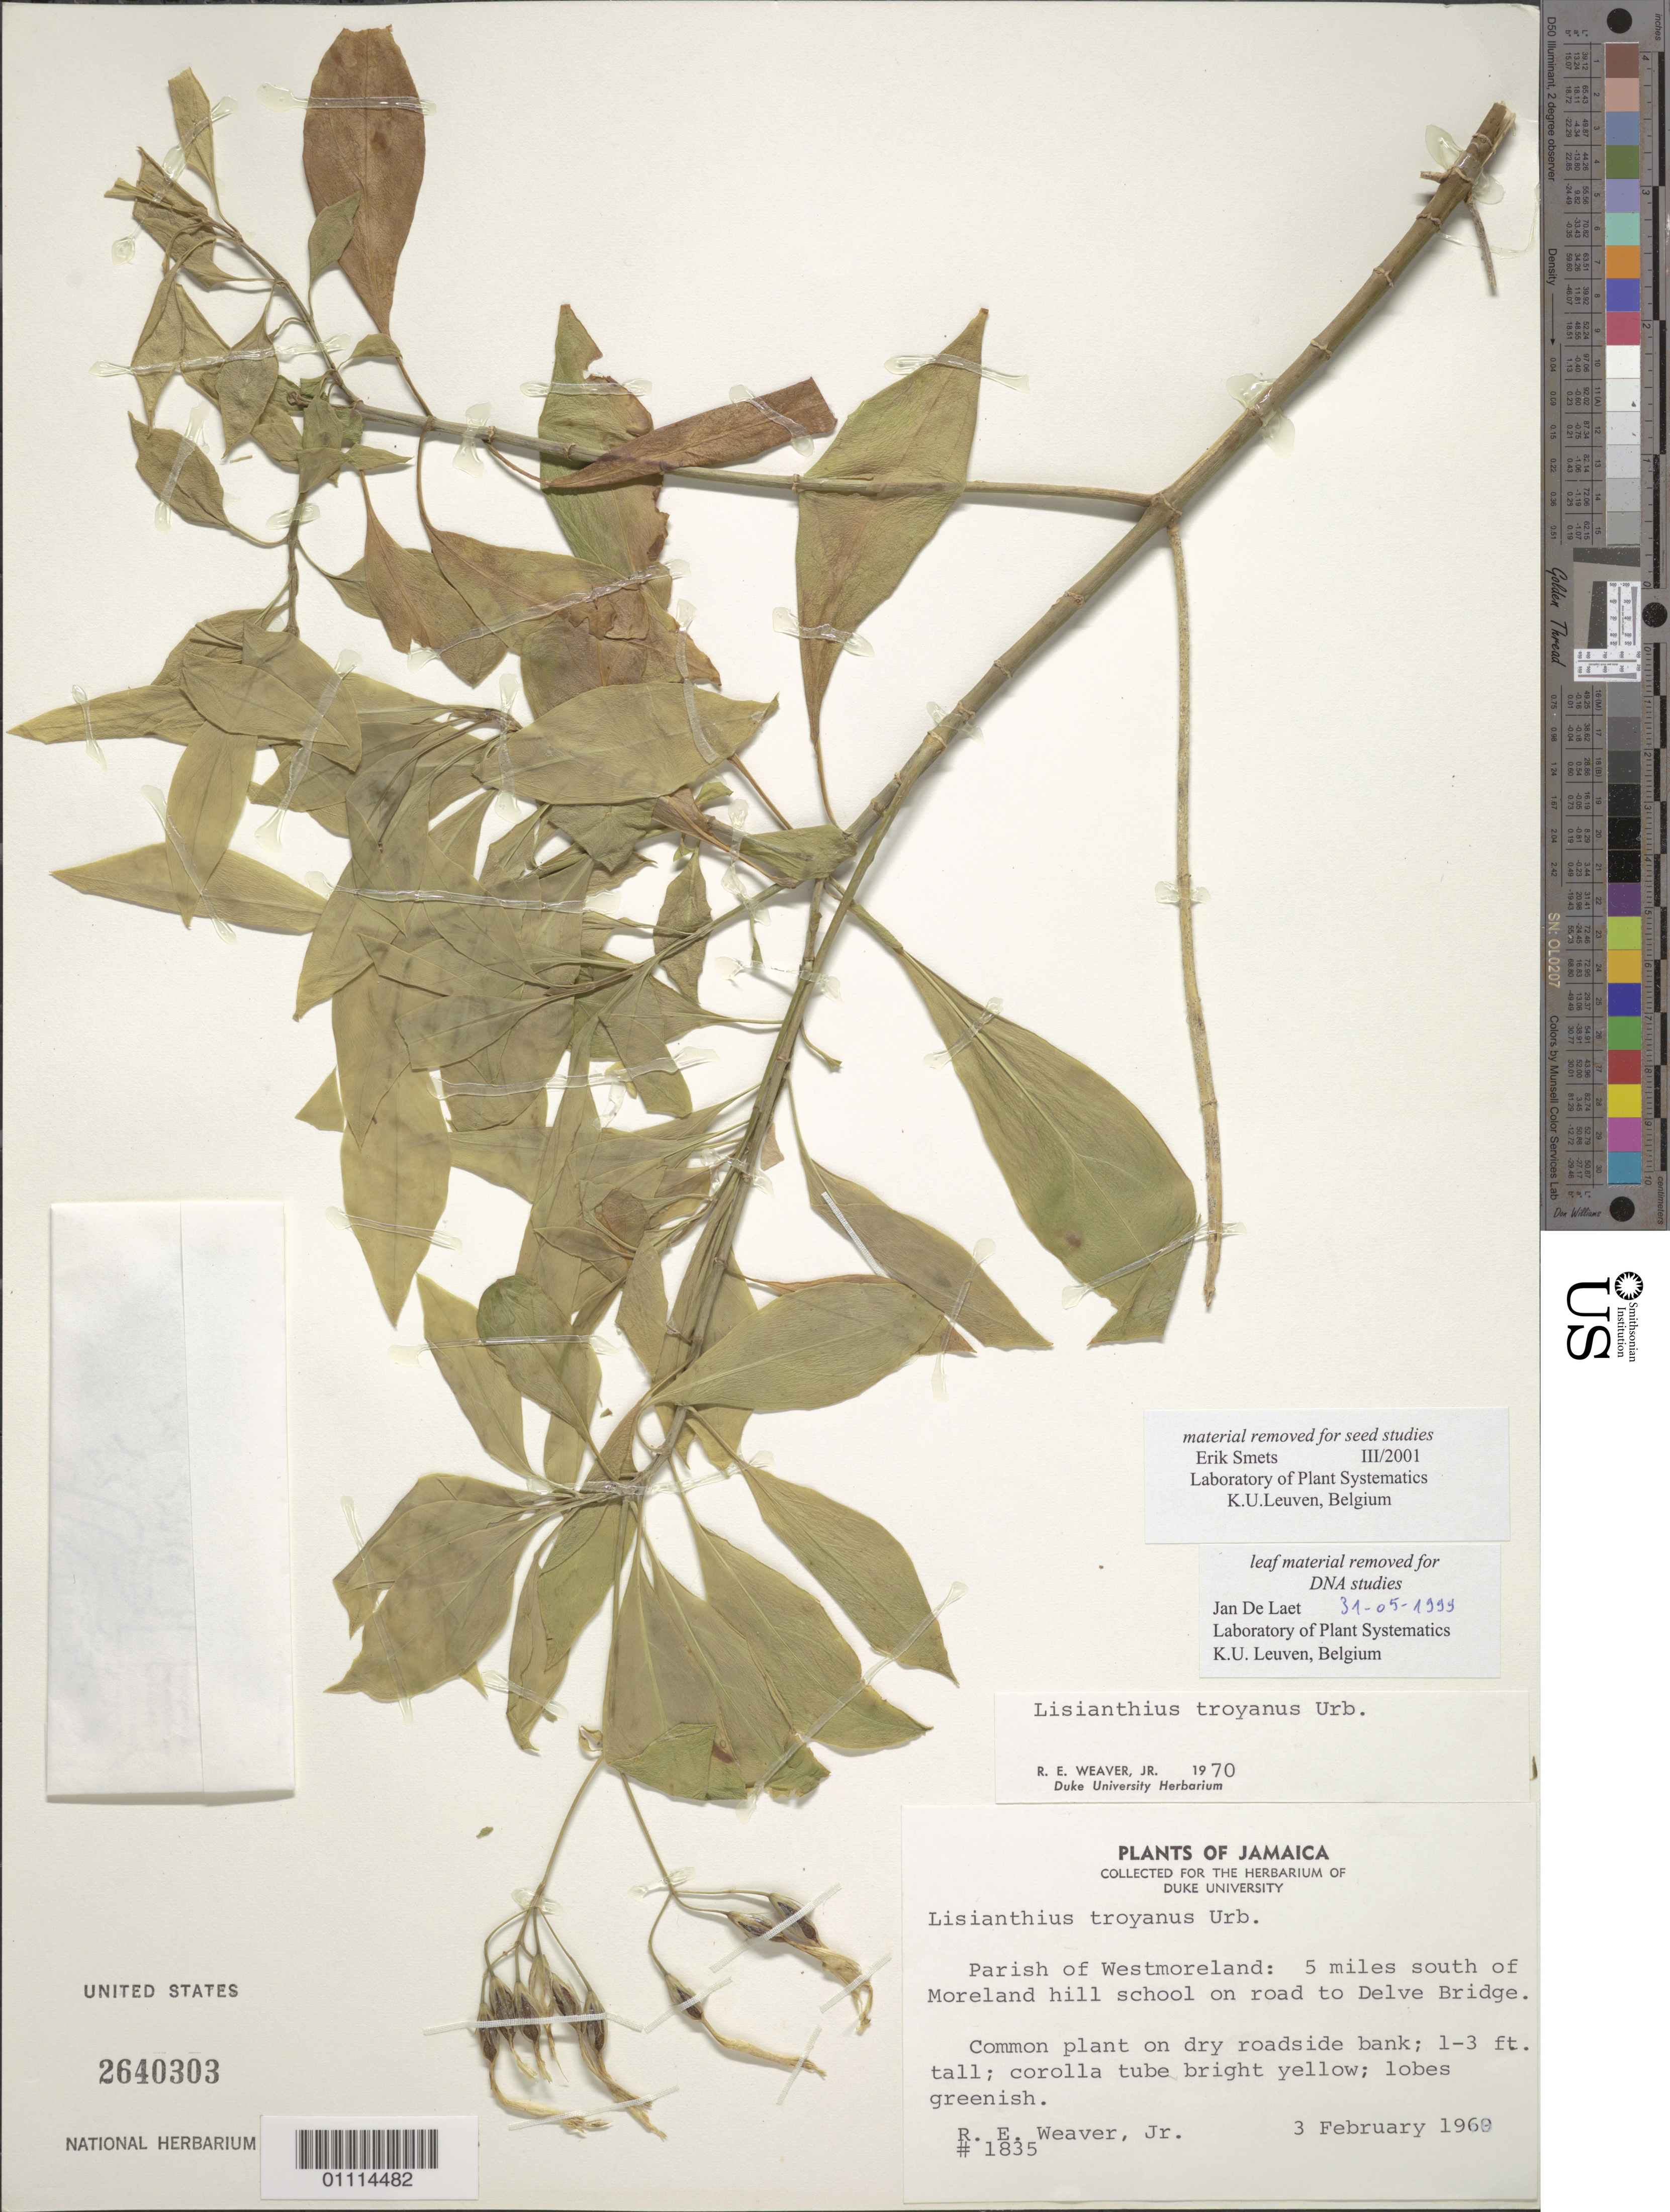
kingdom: Plantae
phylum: Tracheophyta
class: Magnoliopsida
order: Gentianales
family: Gentianaceae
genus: Lisianthius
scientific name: Lisianthius troyanus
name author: Urb.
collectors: R. Weaver Jr.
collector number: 1835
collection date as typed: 03 Feb 1969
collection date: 1969-02-03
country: Jamaica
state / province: Westmoreland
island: Jamaica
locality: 5 miles S of Moreland hill school on road to Delve Bridge. Common plant on dry roadside bank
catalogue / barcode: US 2640303